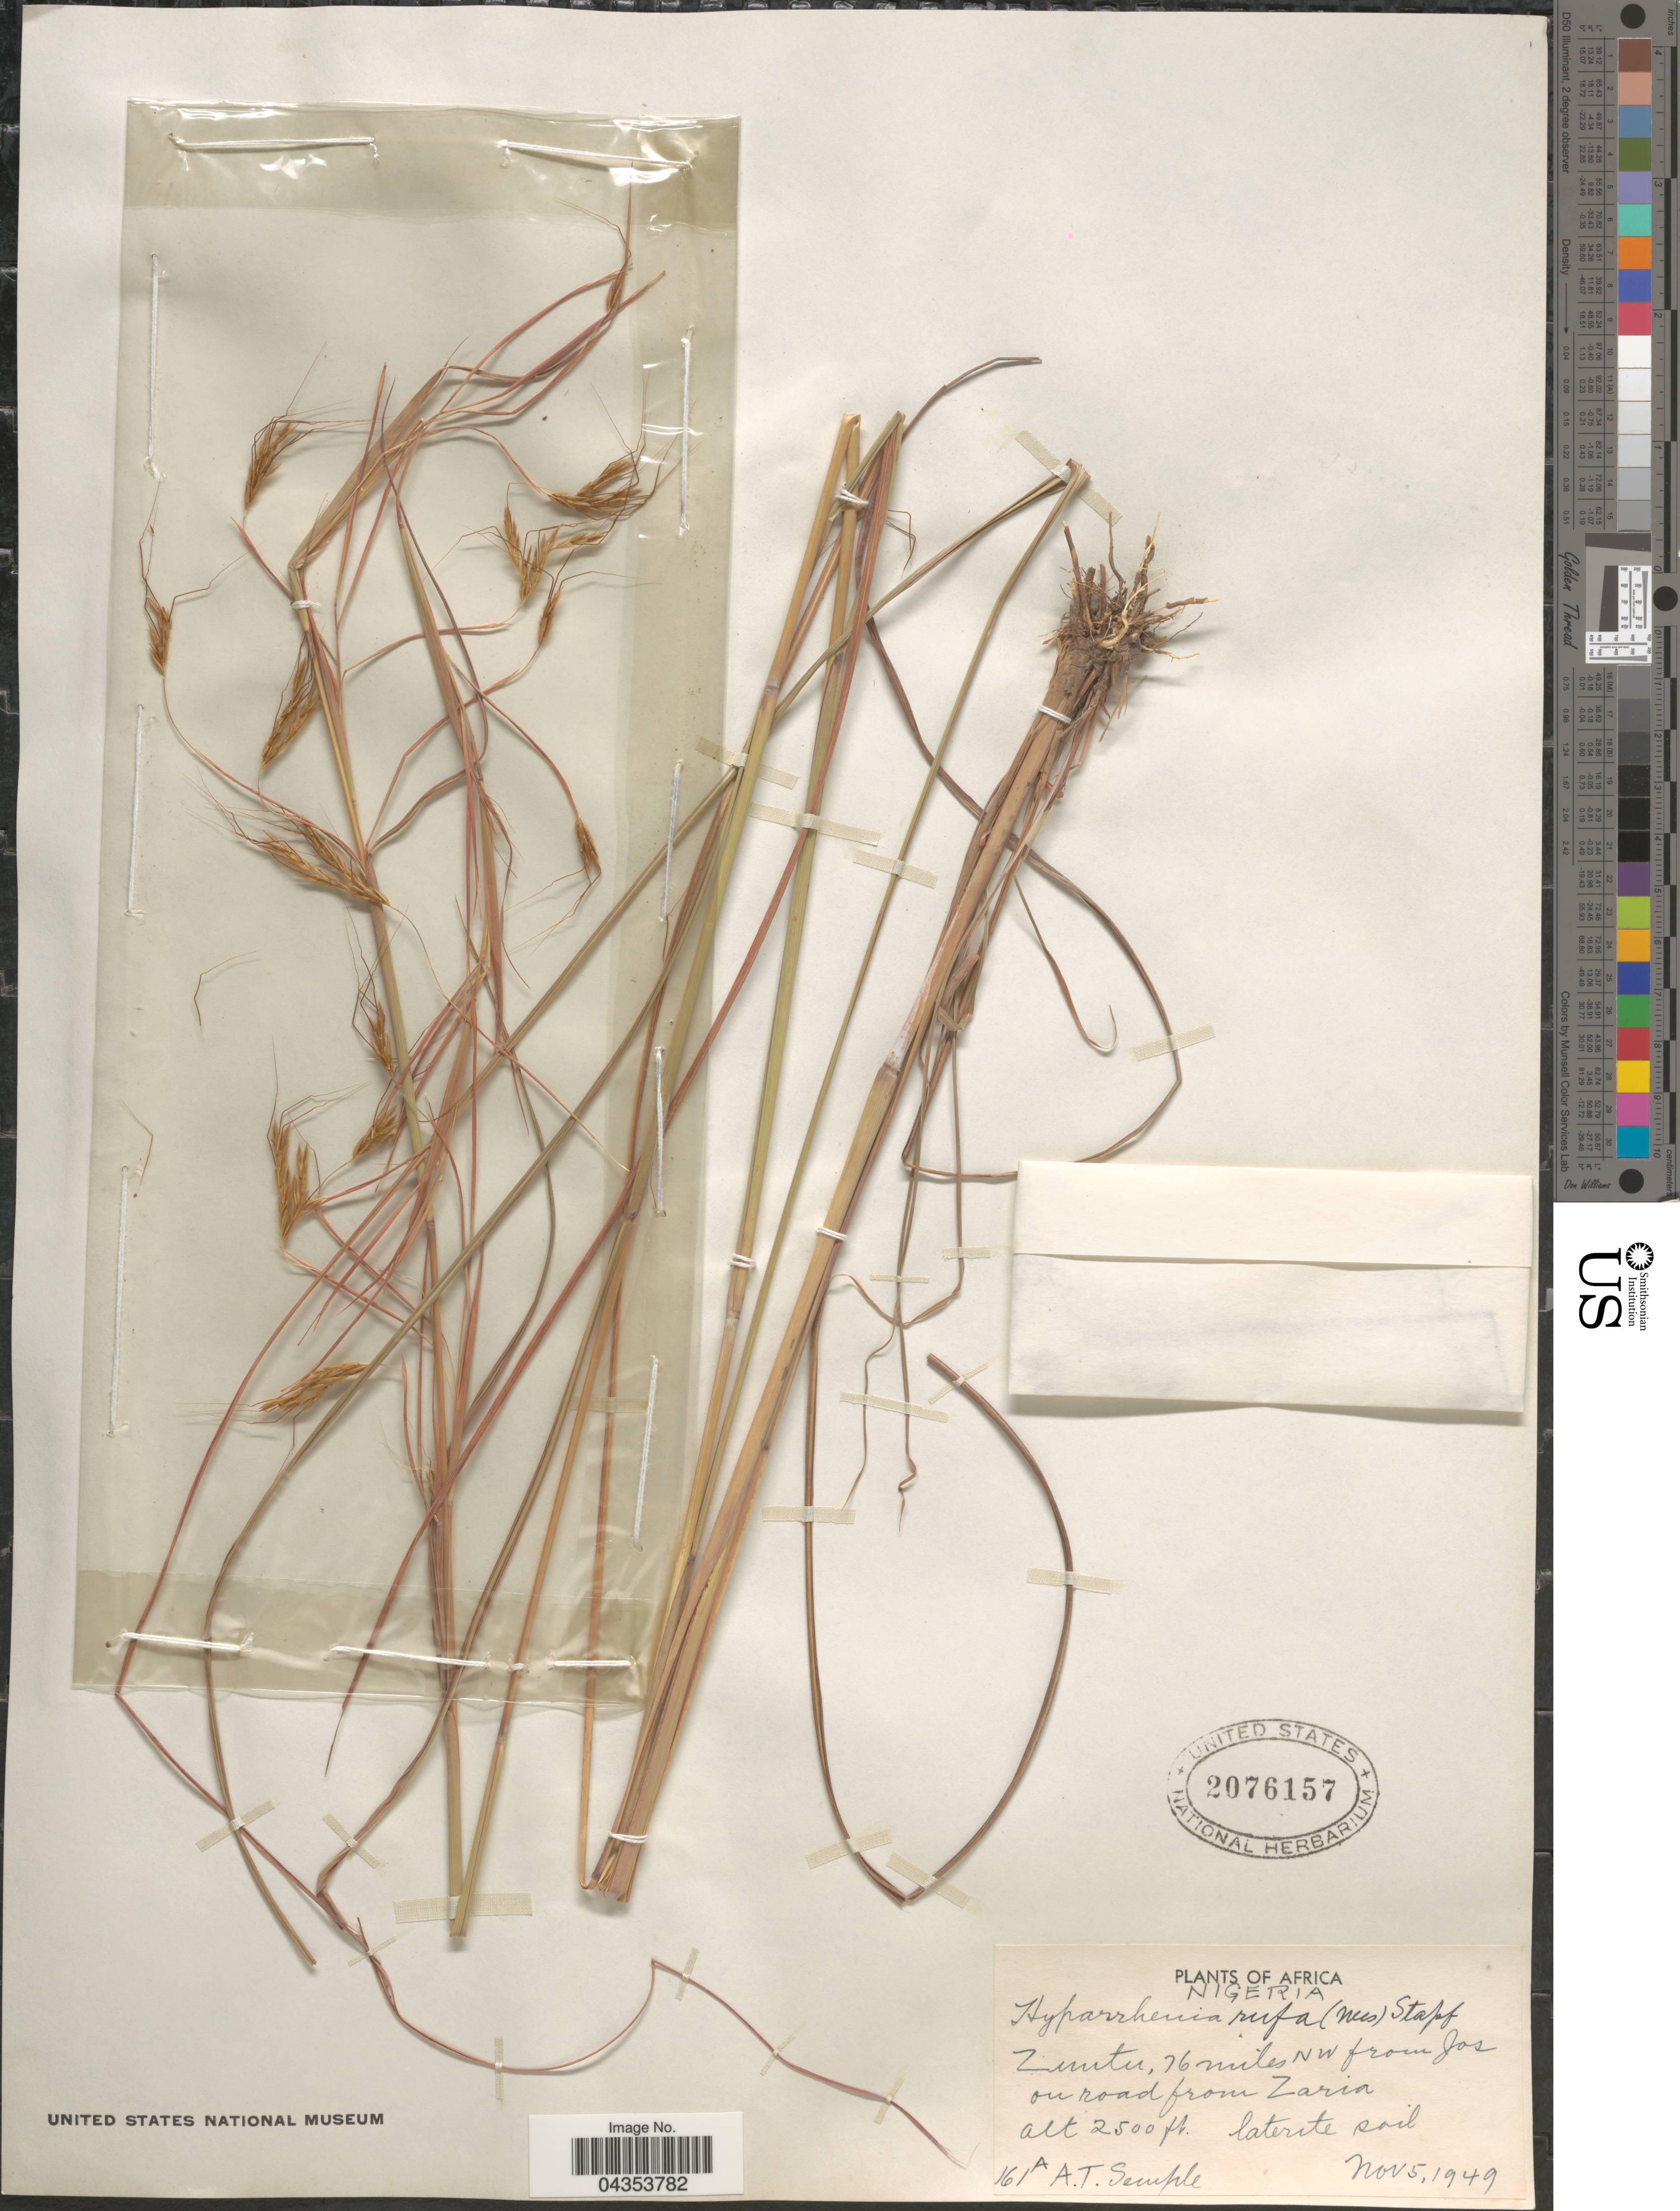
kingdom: Plantae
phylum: Tracheophyta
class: Liliopsida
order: Poales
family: Poaceae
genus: Hyparrhenia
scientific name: Hyparrhenia rufa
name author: (Nees) Stapf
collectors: A. Semple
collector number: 161A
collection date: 1949-11-05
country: Nigeria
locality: Zuutu, 76 miles NW from Jos on road from Zaria.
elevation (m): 762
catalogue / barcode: US 2076157